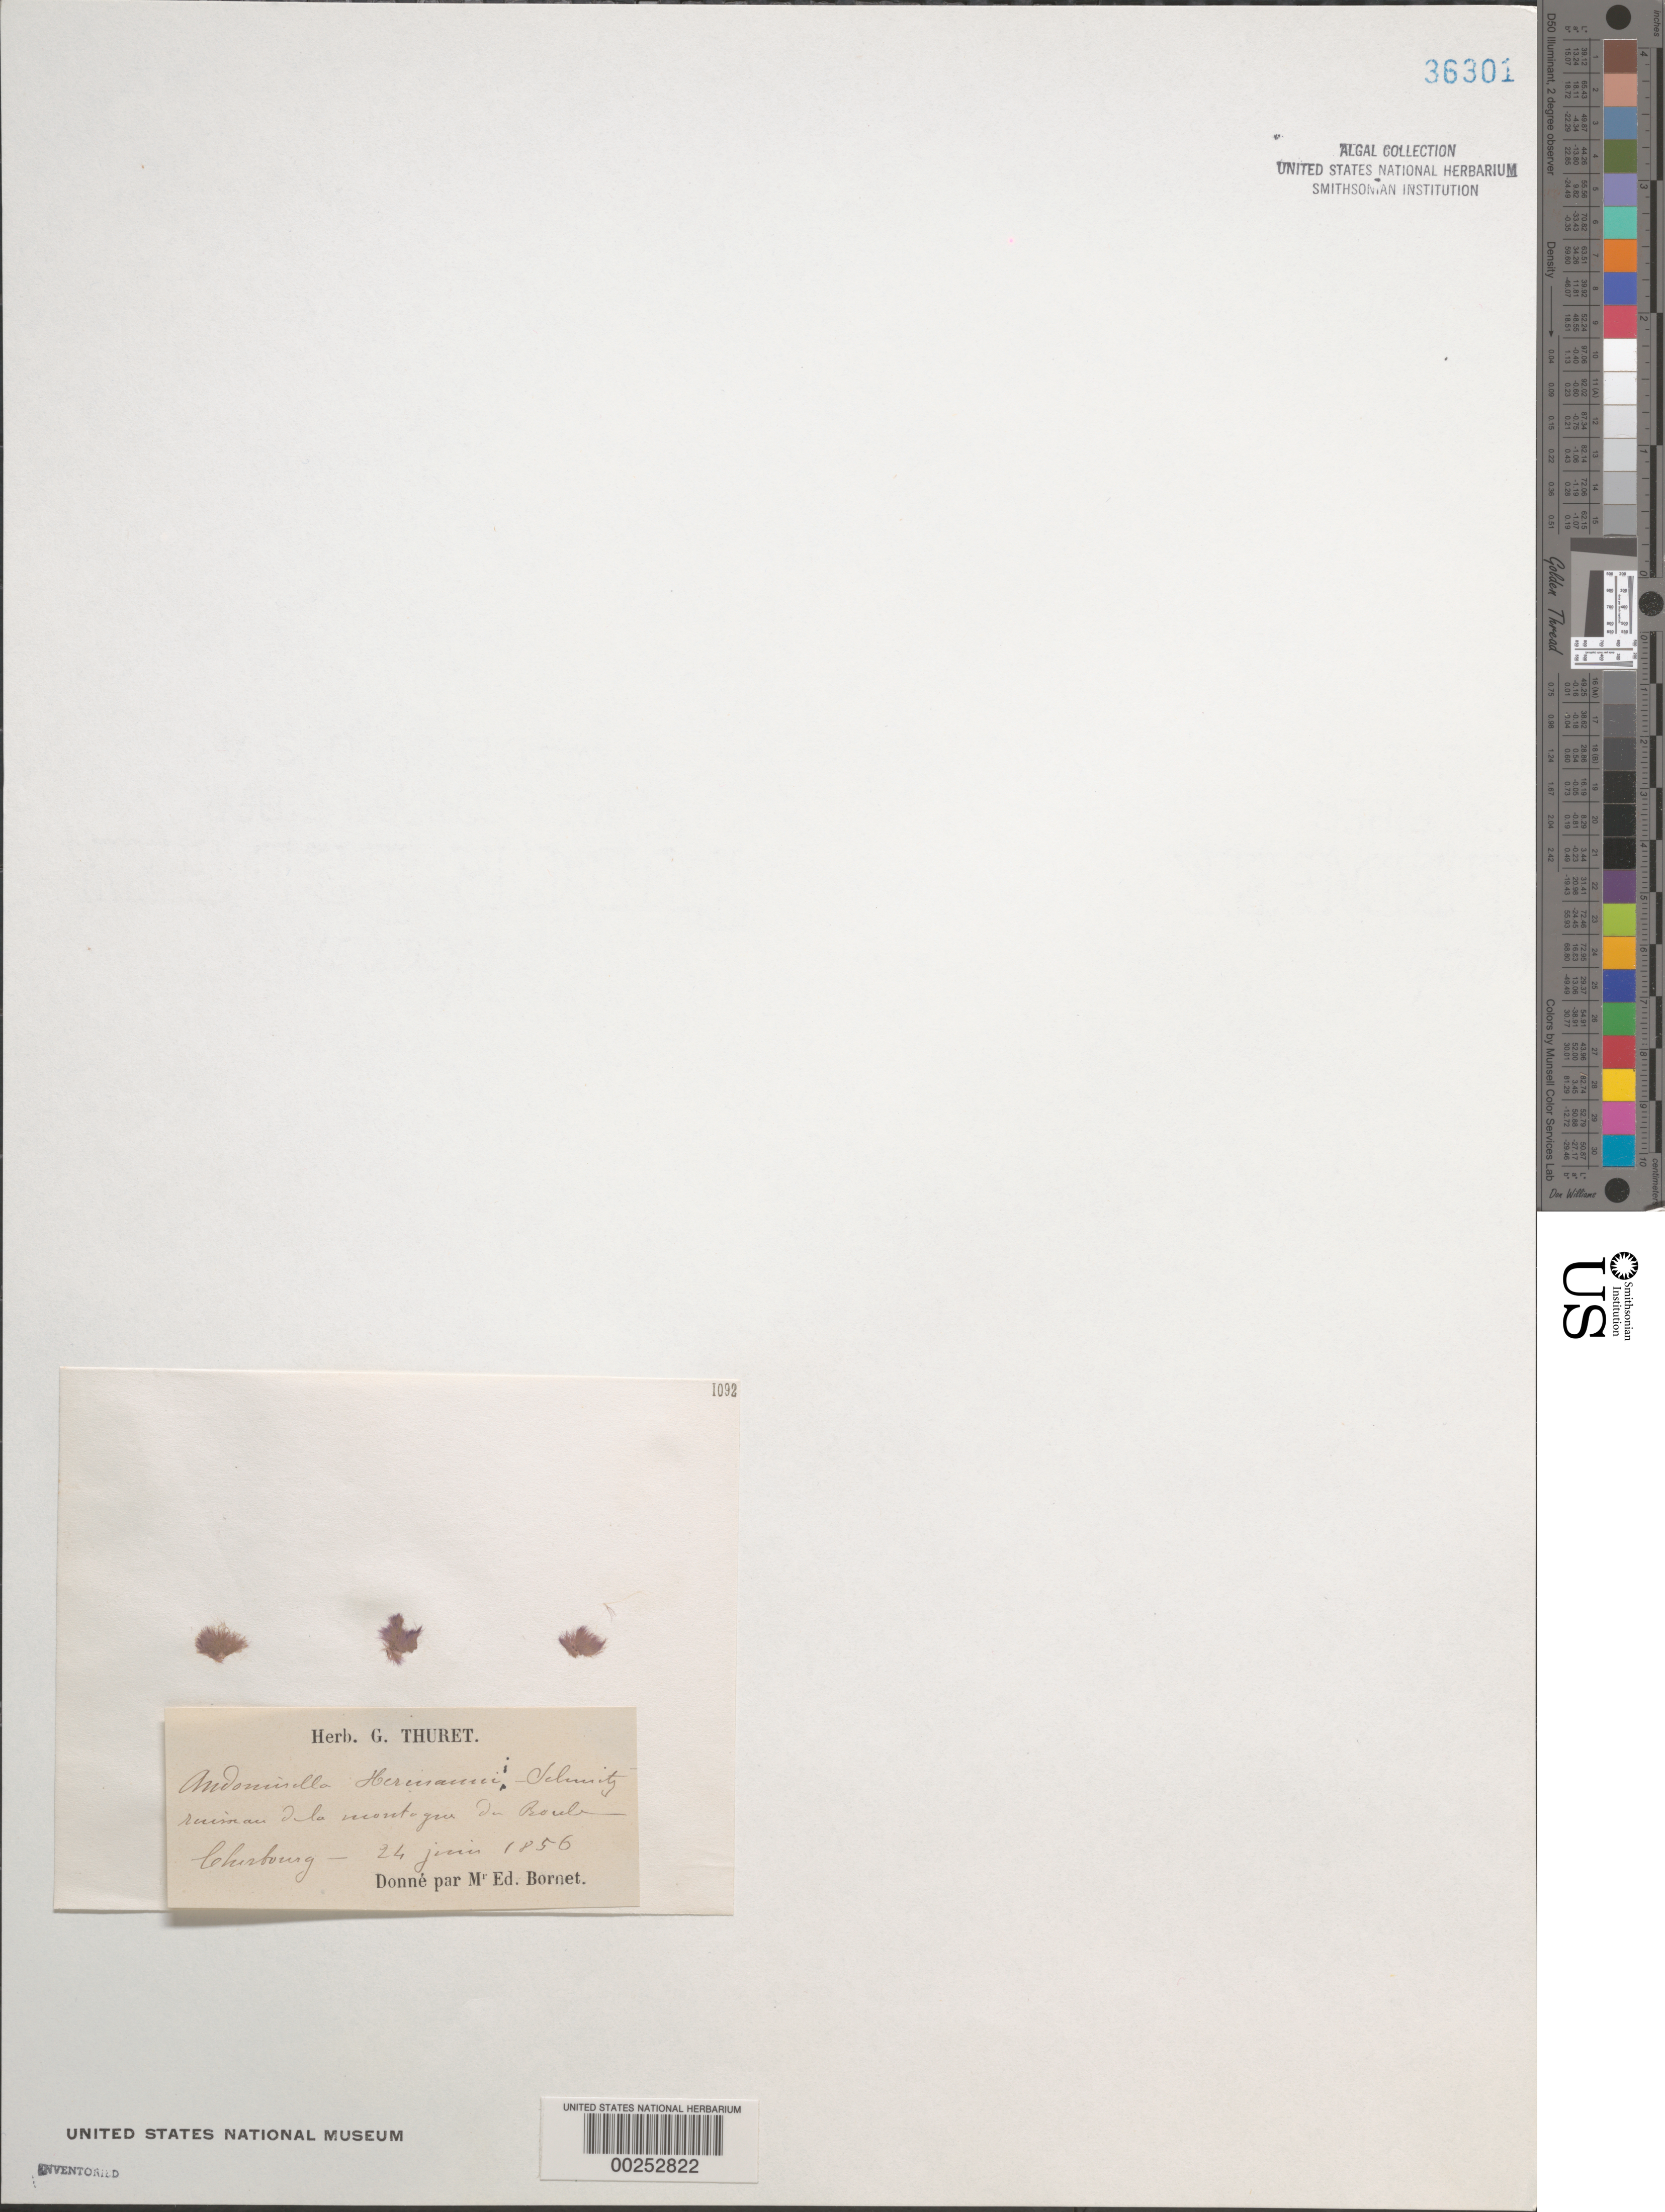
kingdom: Plantae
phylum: Rhodophyta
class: Florideophyceae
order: Acrochaetiales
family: Audouinellaceae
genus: Audouinella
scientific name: Audouinella hermannii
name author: (Roth) Duby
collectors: Thuret, G. (herbarium)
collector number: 1092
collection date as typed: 24 Jun 1856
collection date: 1856-06-24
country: France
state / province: Normandie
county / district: Manche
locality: Cherbourg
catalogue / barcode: US 36301